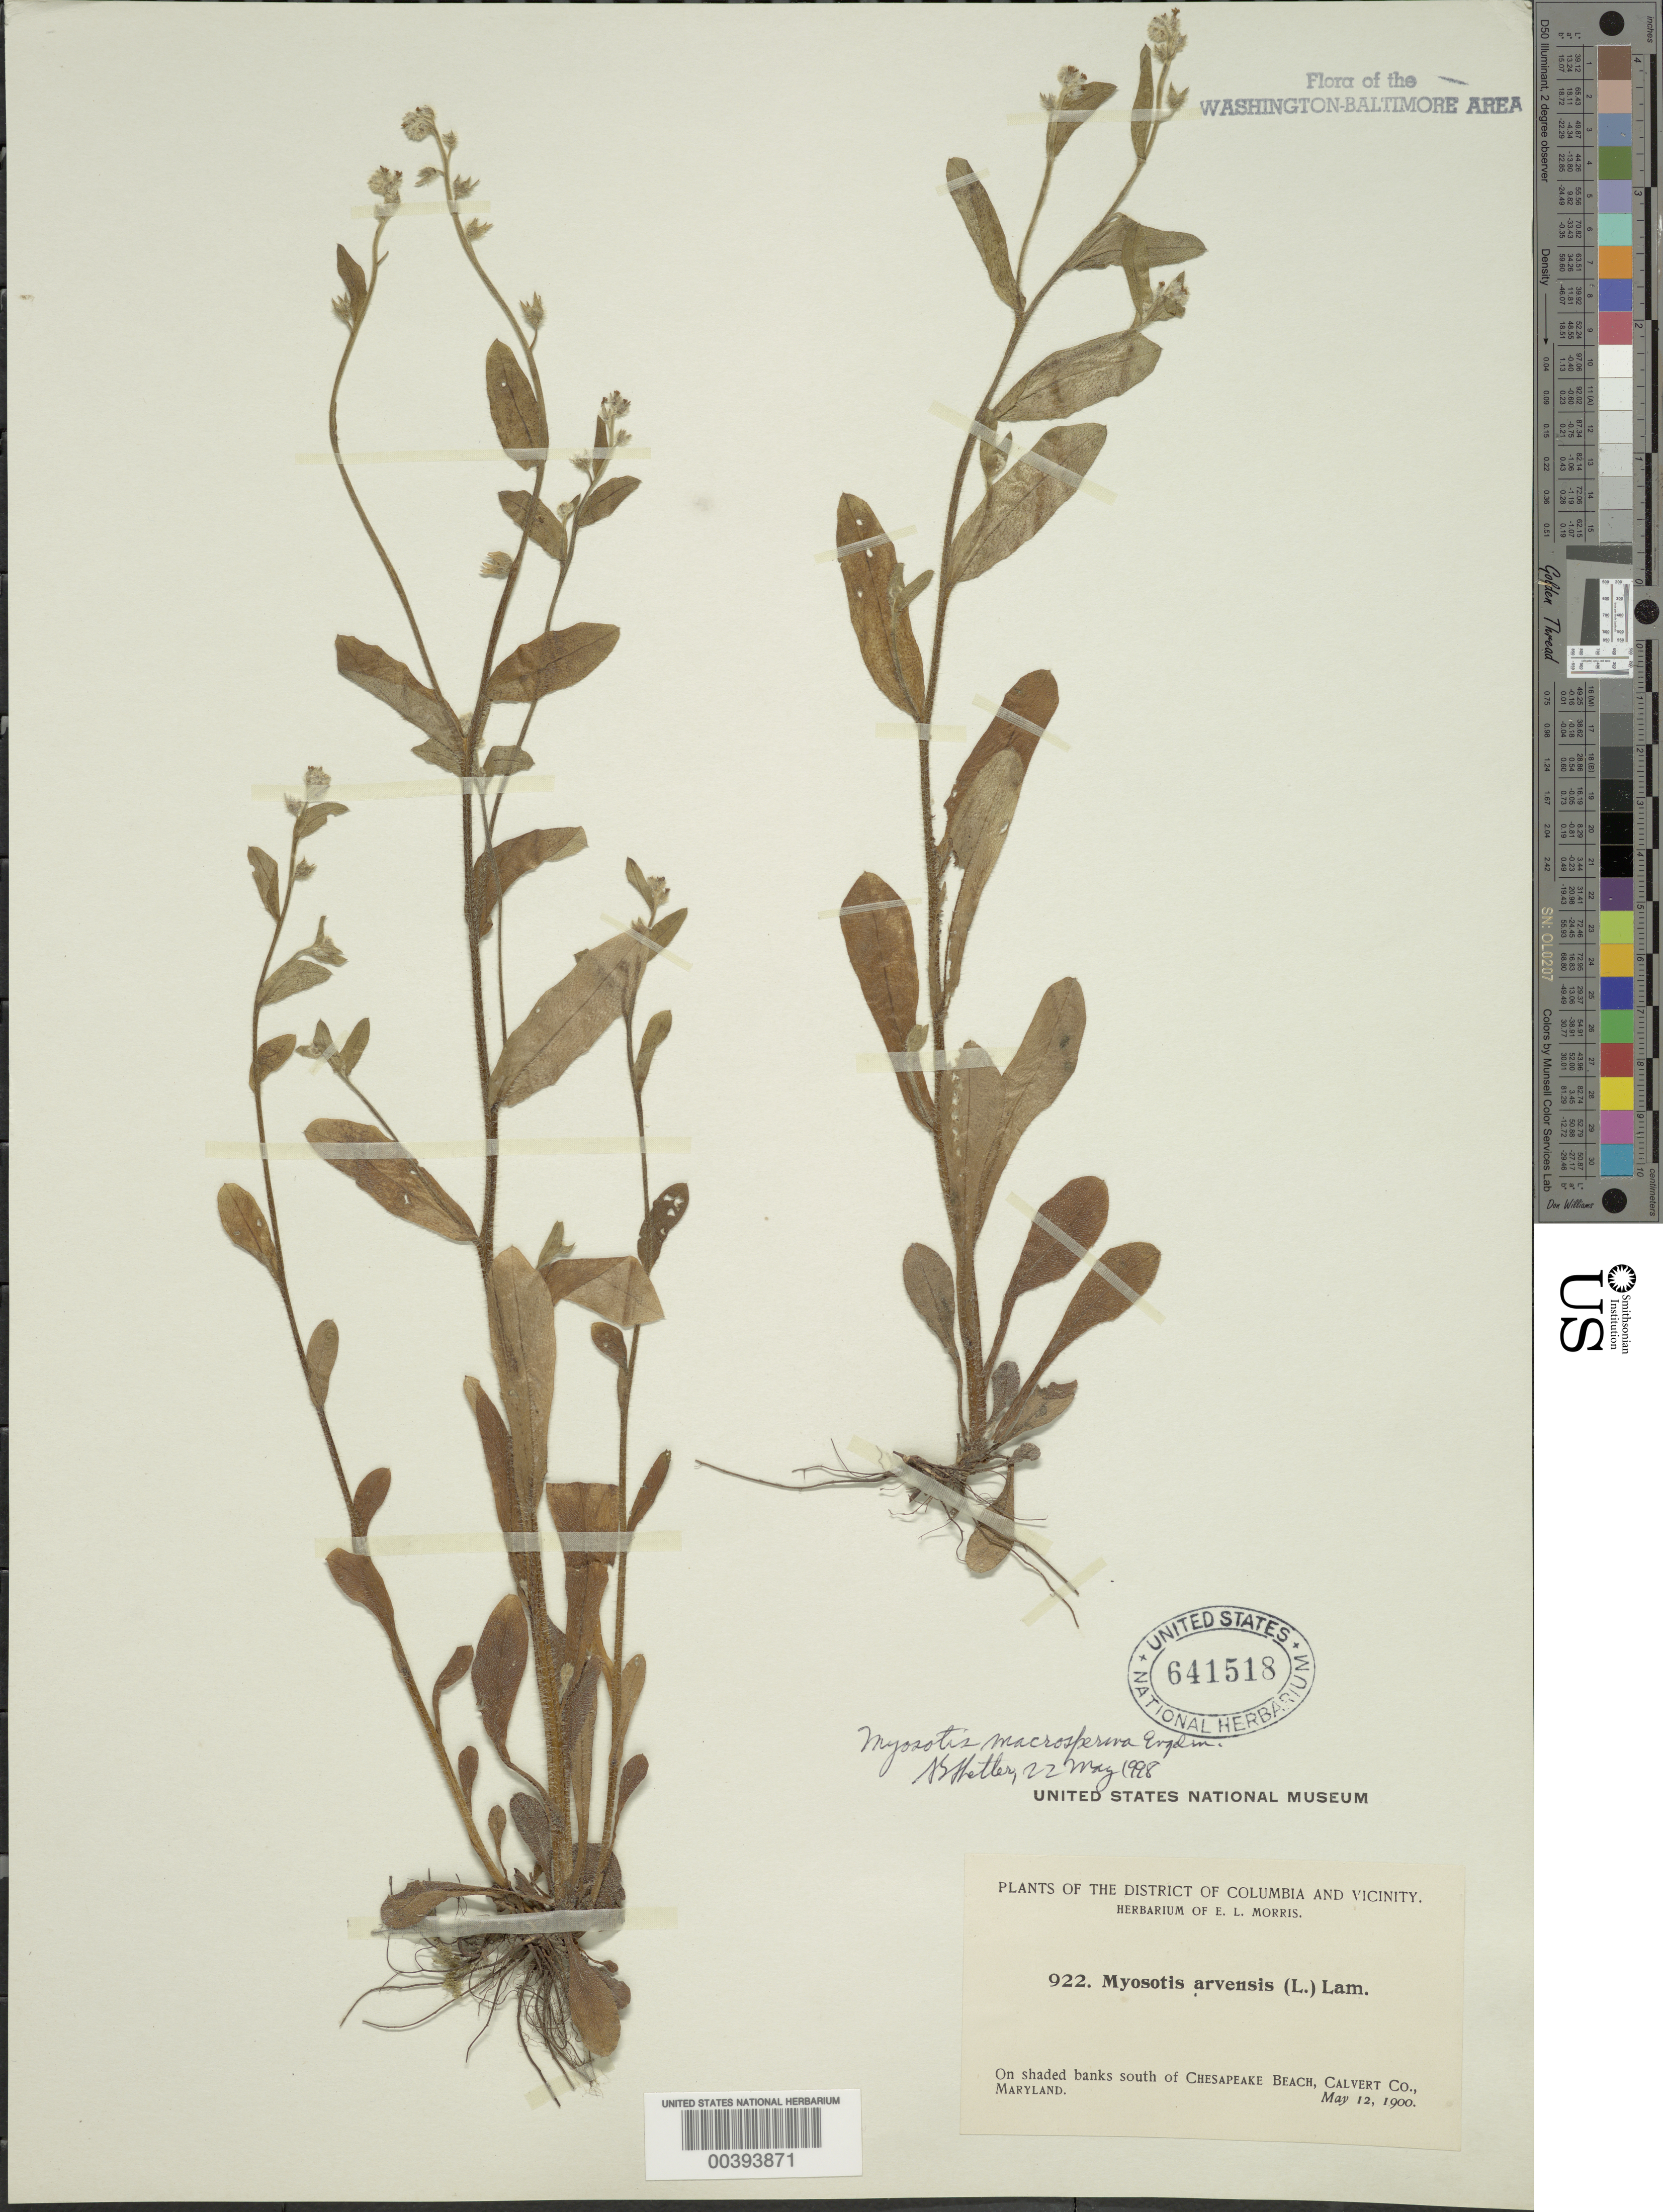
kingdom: Plantae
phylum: Tracheophyta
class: Magnoliopsida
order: Boraginales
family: Boraginaceae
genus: Myosotis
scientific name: Myosotis macrosperma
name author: Engelm.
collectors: E. L. Morris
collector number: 922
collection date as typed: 12 May 1900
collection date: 1900-05-12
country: United States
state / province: Maryland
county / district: Calvert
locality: South of Chesapeake Beach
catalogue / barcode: US 641518